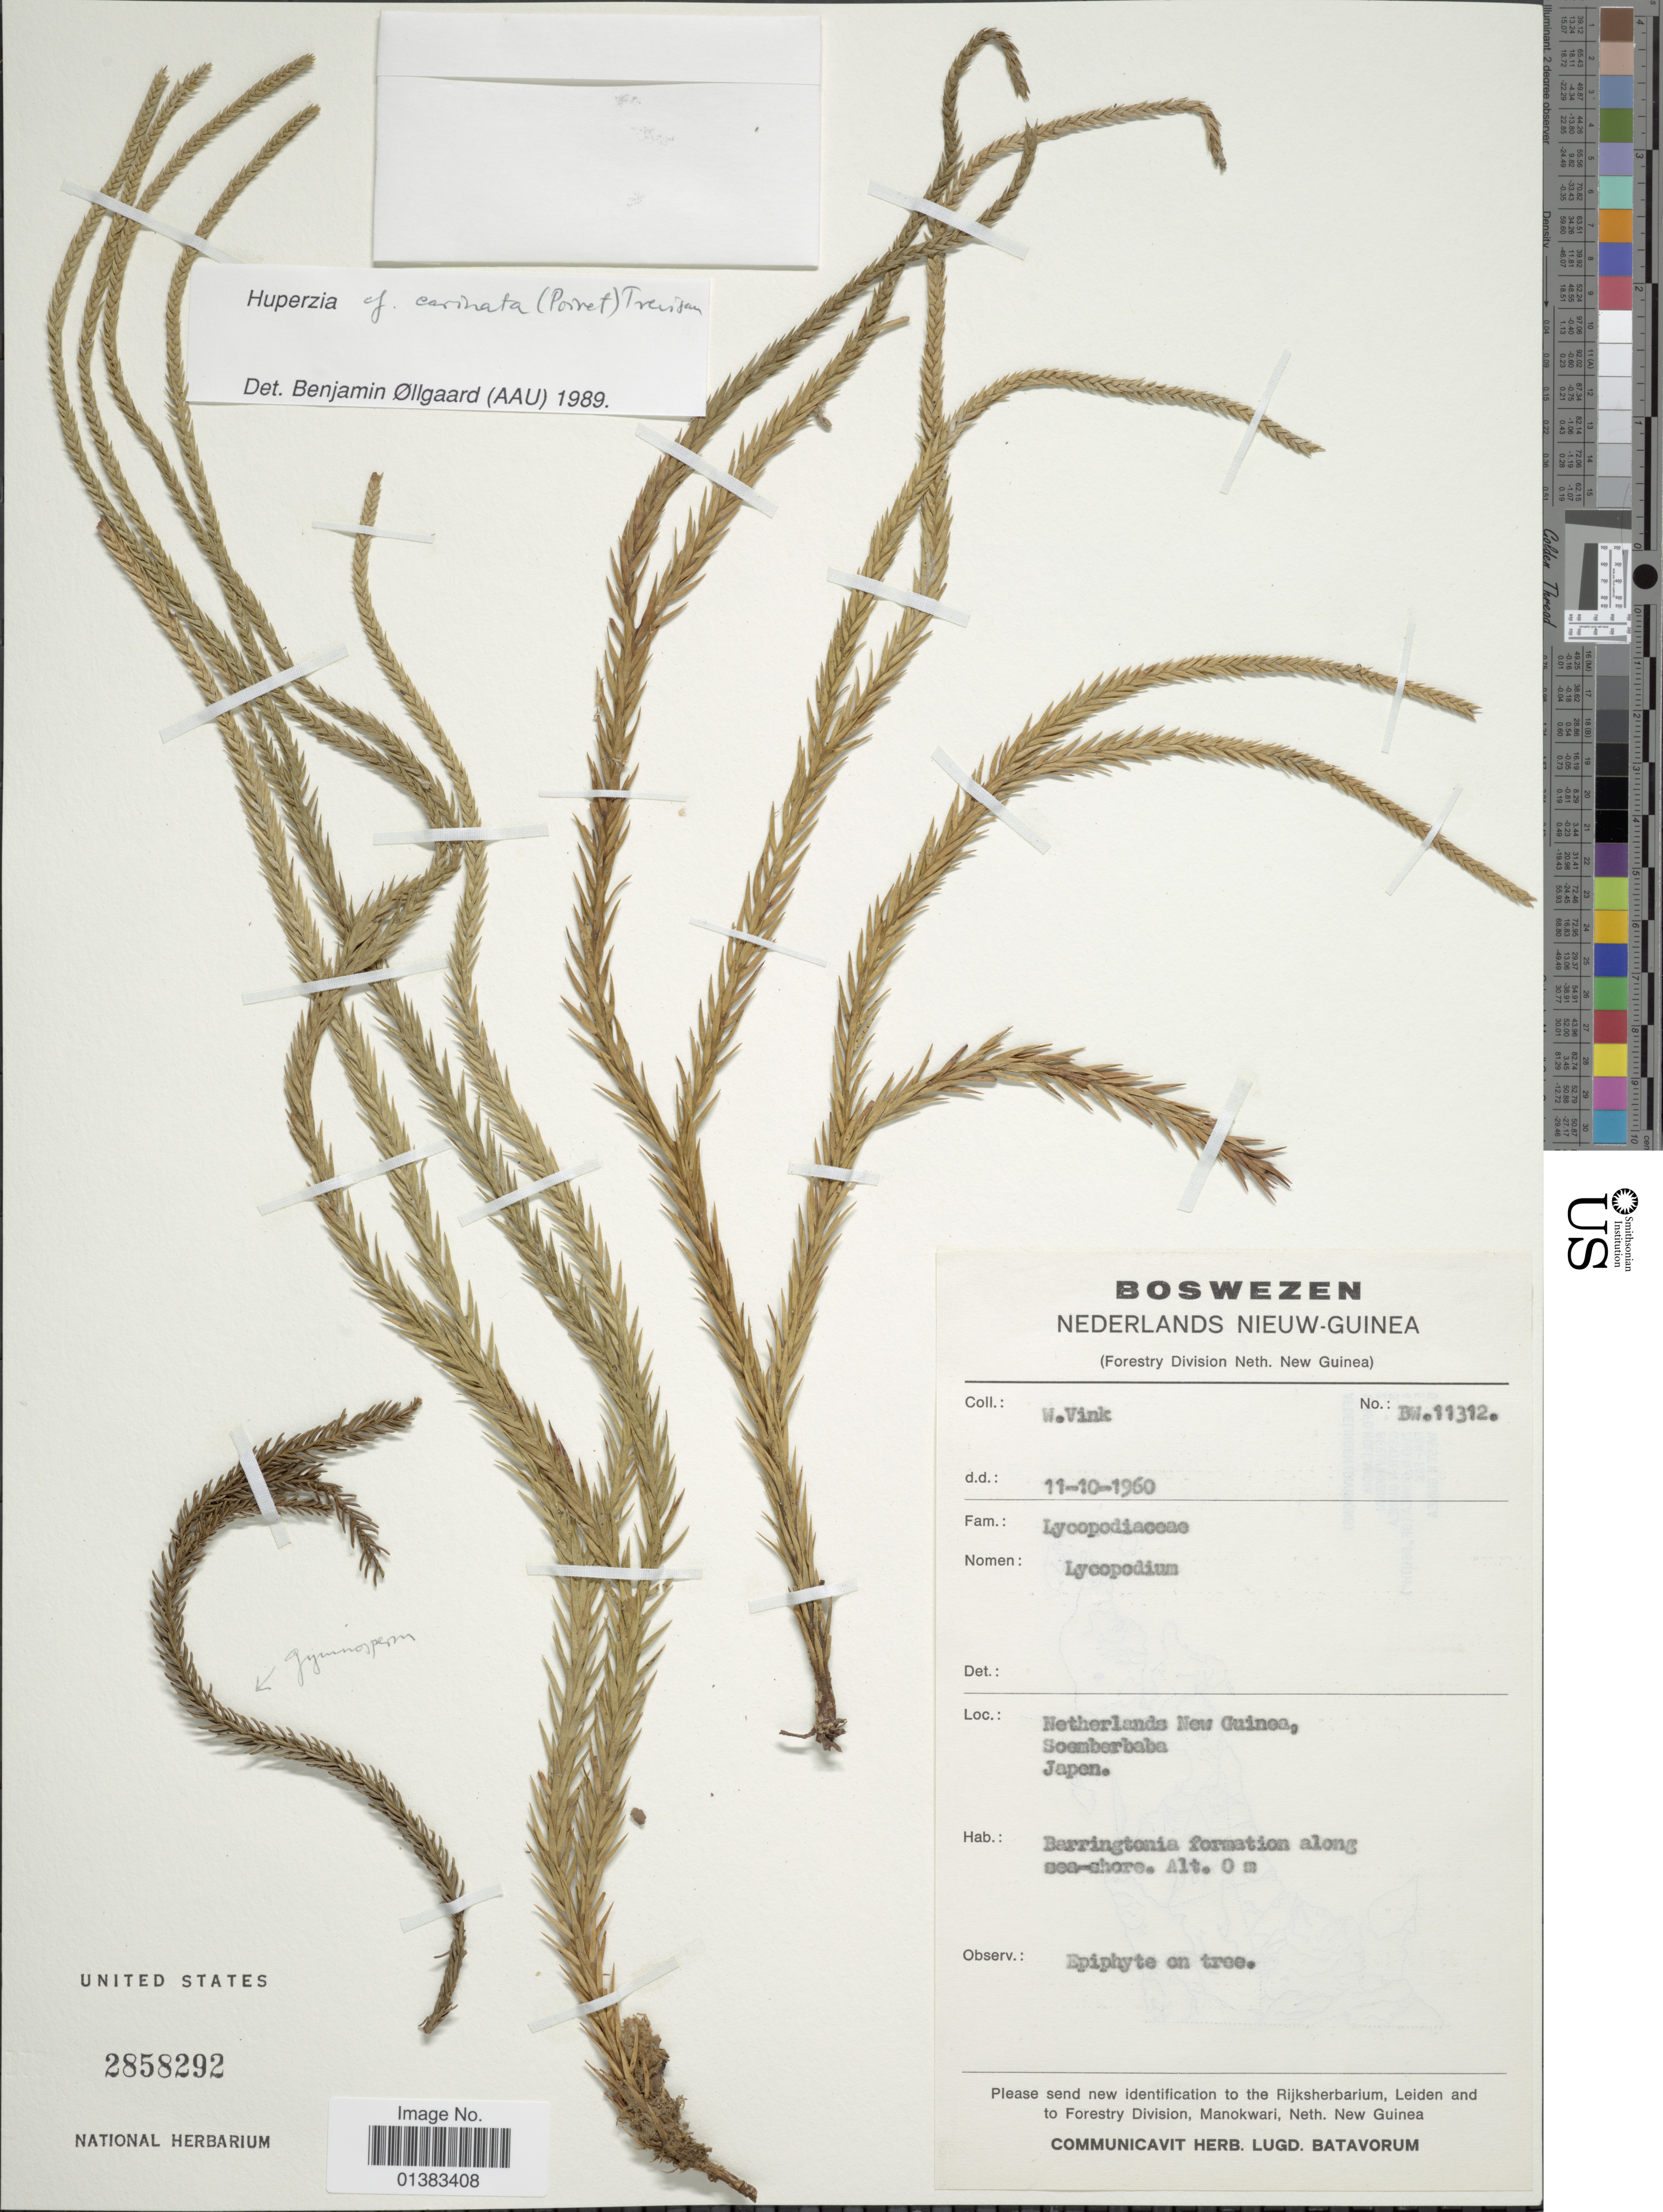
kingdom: Plantae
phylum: Tracheophyta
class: Lycopodiopsida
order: Lycopodiales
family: Lycopodiaceae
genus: Phlegmariurus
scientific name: Phlegmariurus carinatus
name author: (Desv.) Ching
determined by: Field, A. R.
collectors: W. Vink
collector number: BW 11312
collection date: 1960-10-11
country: Indonesia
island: New Guinea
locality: Netherlands New Guinea, Soemberbaba, Japen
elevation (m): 0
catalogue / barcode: US 2858292